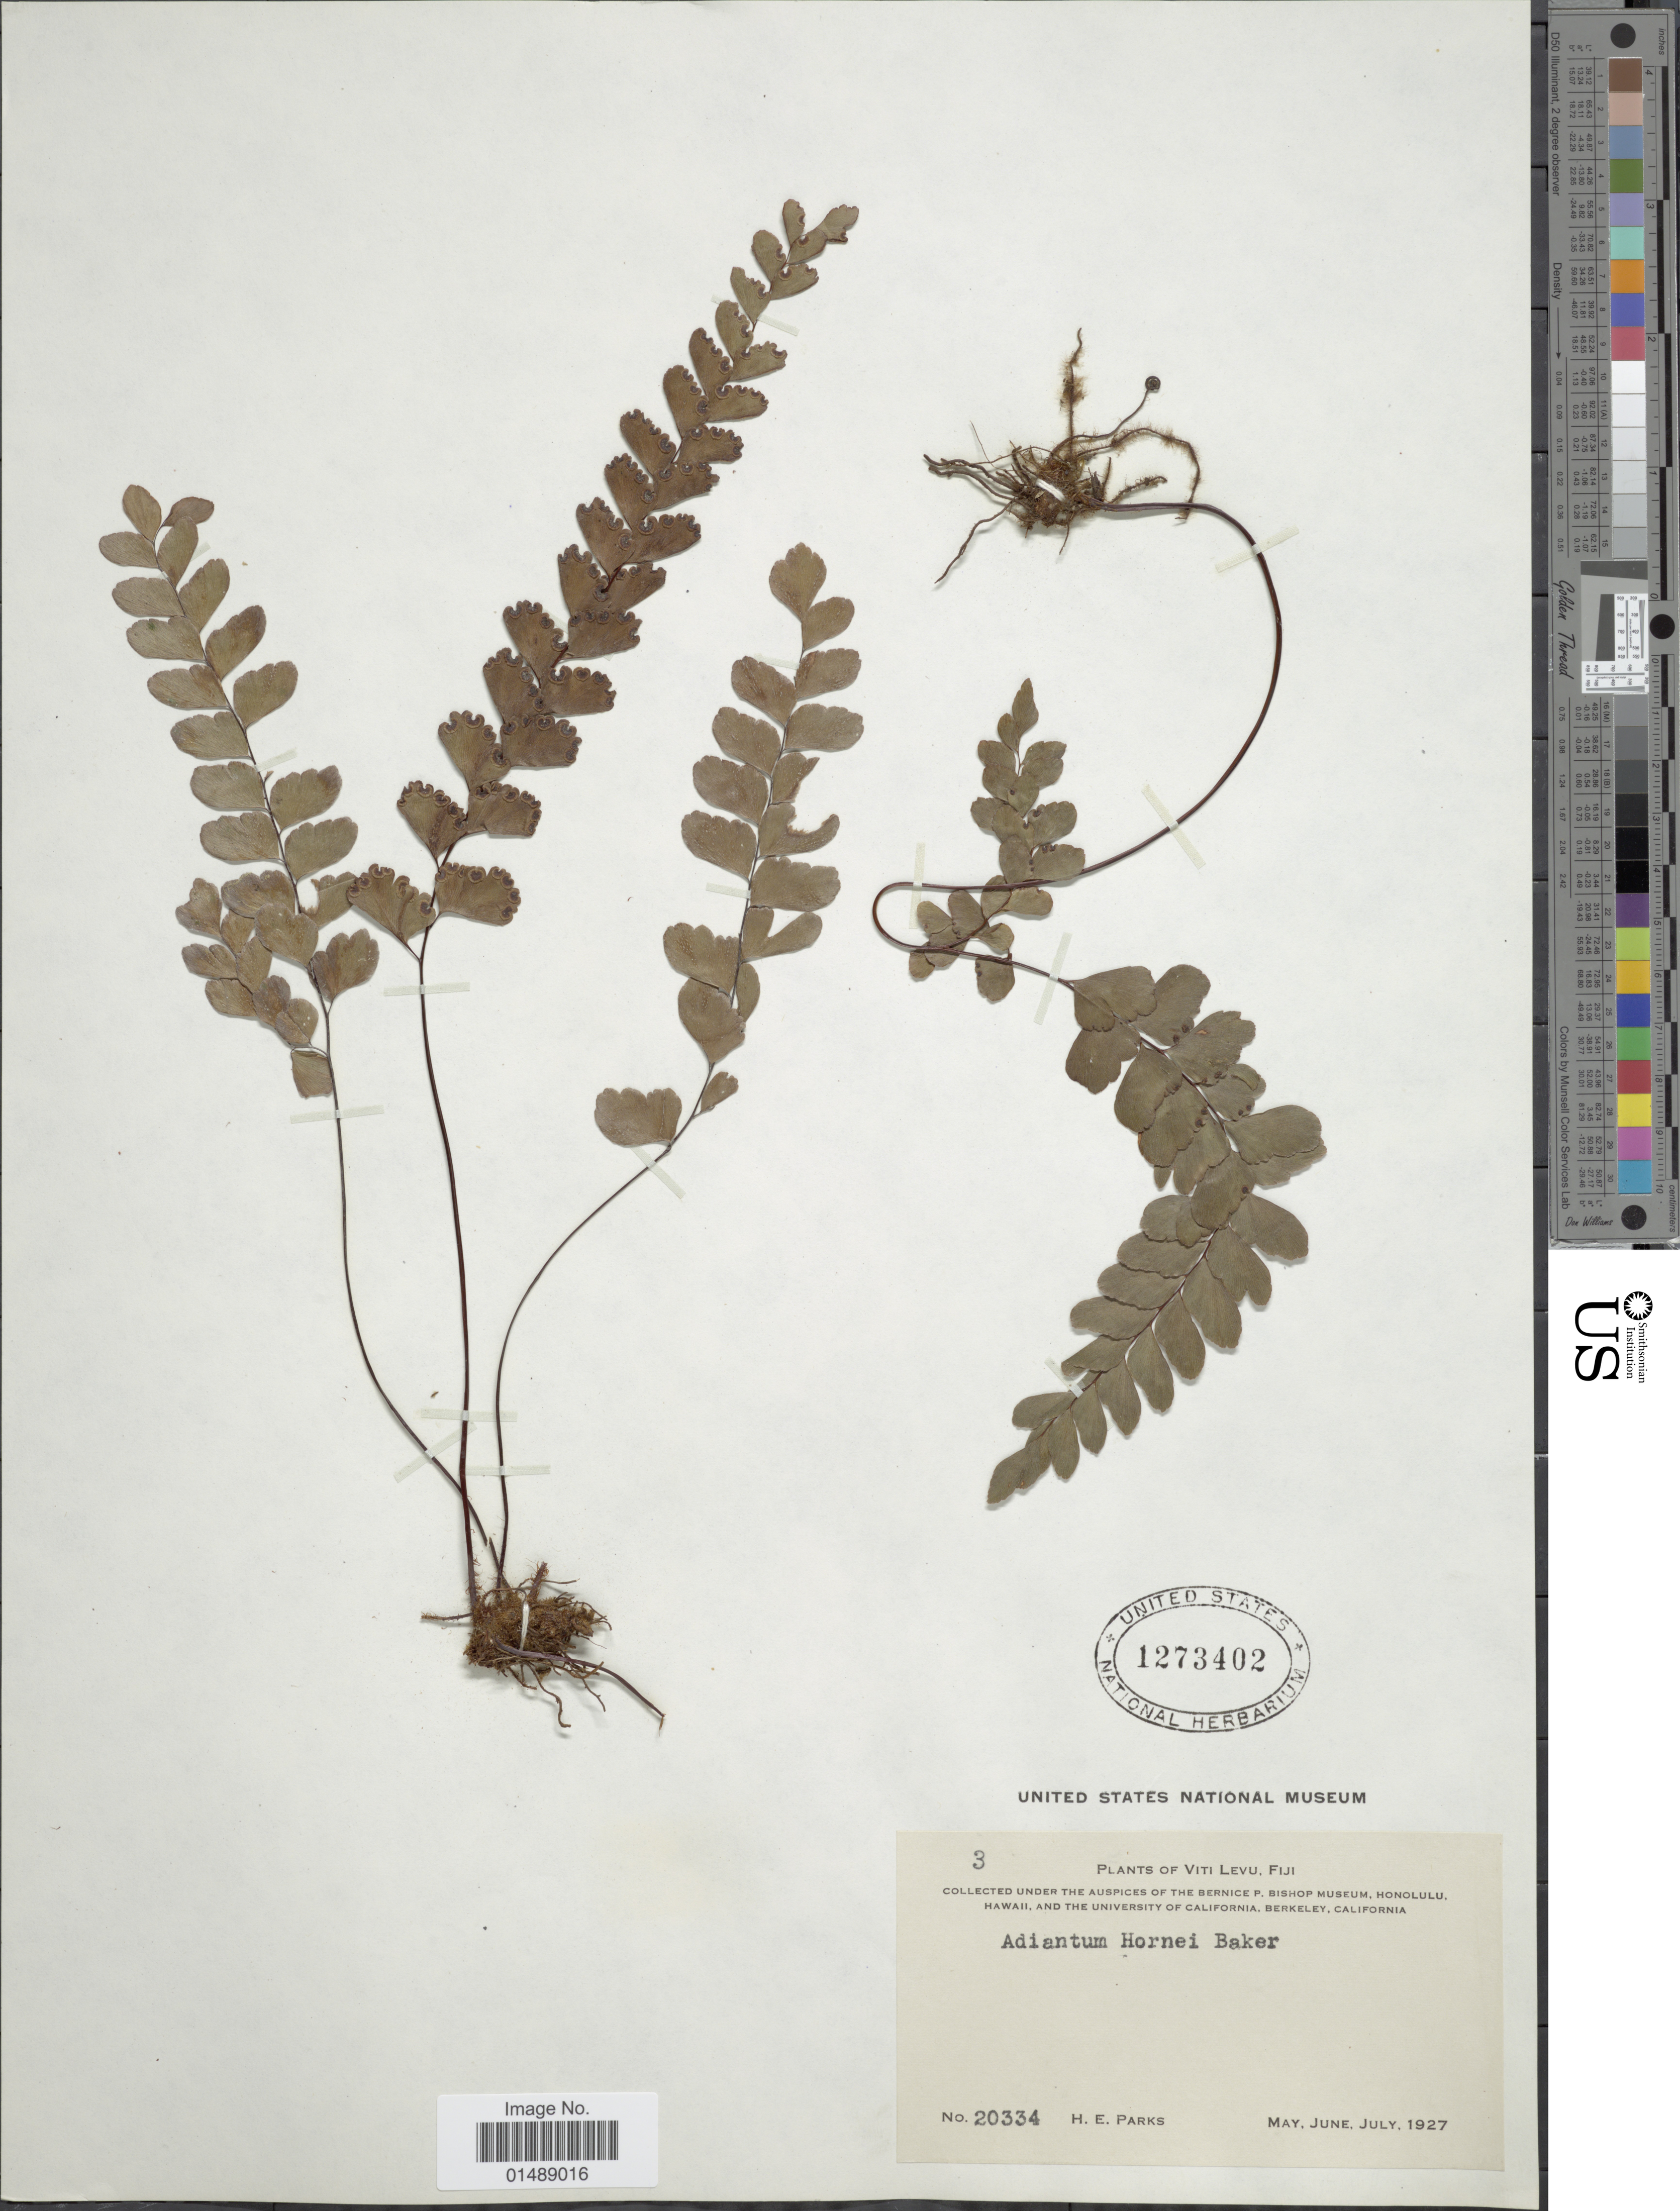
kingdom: Plantae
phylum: Tracheophyta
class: Polypodiopsida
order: Polypodiales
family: Pteridaceae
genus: Adiantum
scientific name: Adiantum hornei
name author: Baker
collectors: H. E. Parks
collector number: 20334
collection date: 1927-05/1927-07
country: Fiji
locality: Viti Levu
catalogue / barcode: US 1273402